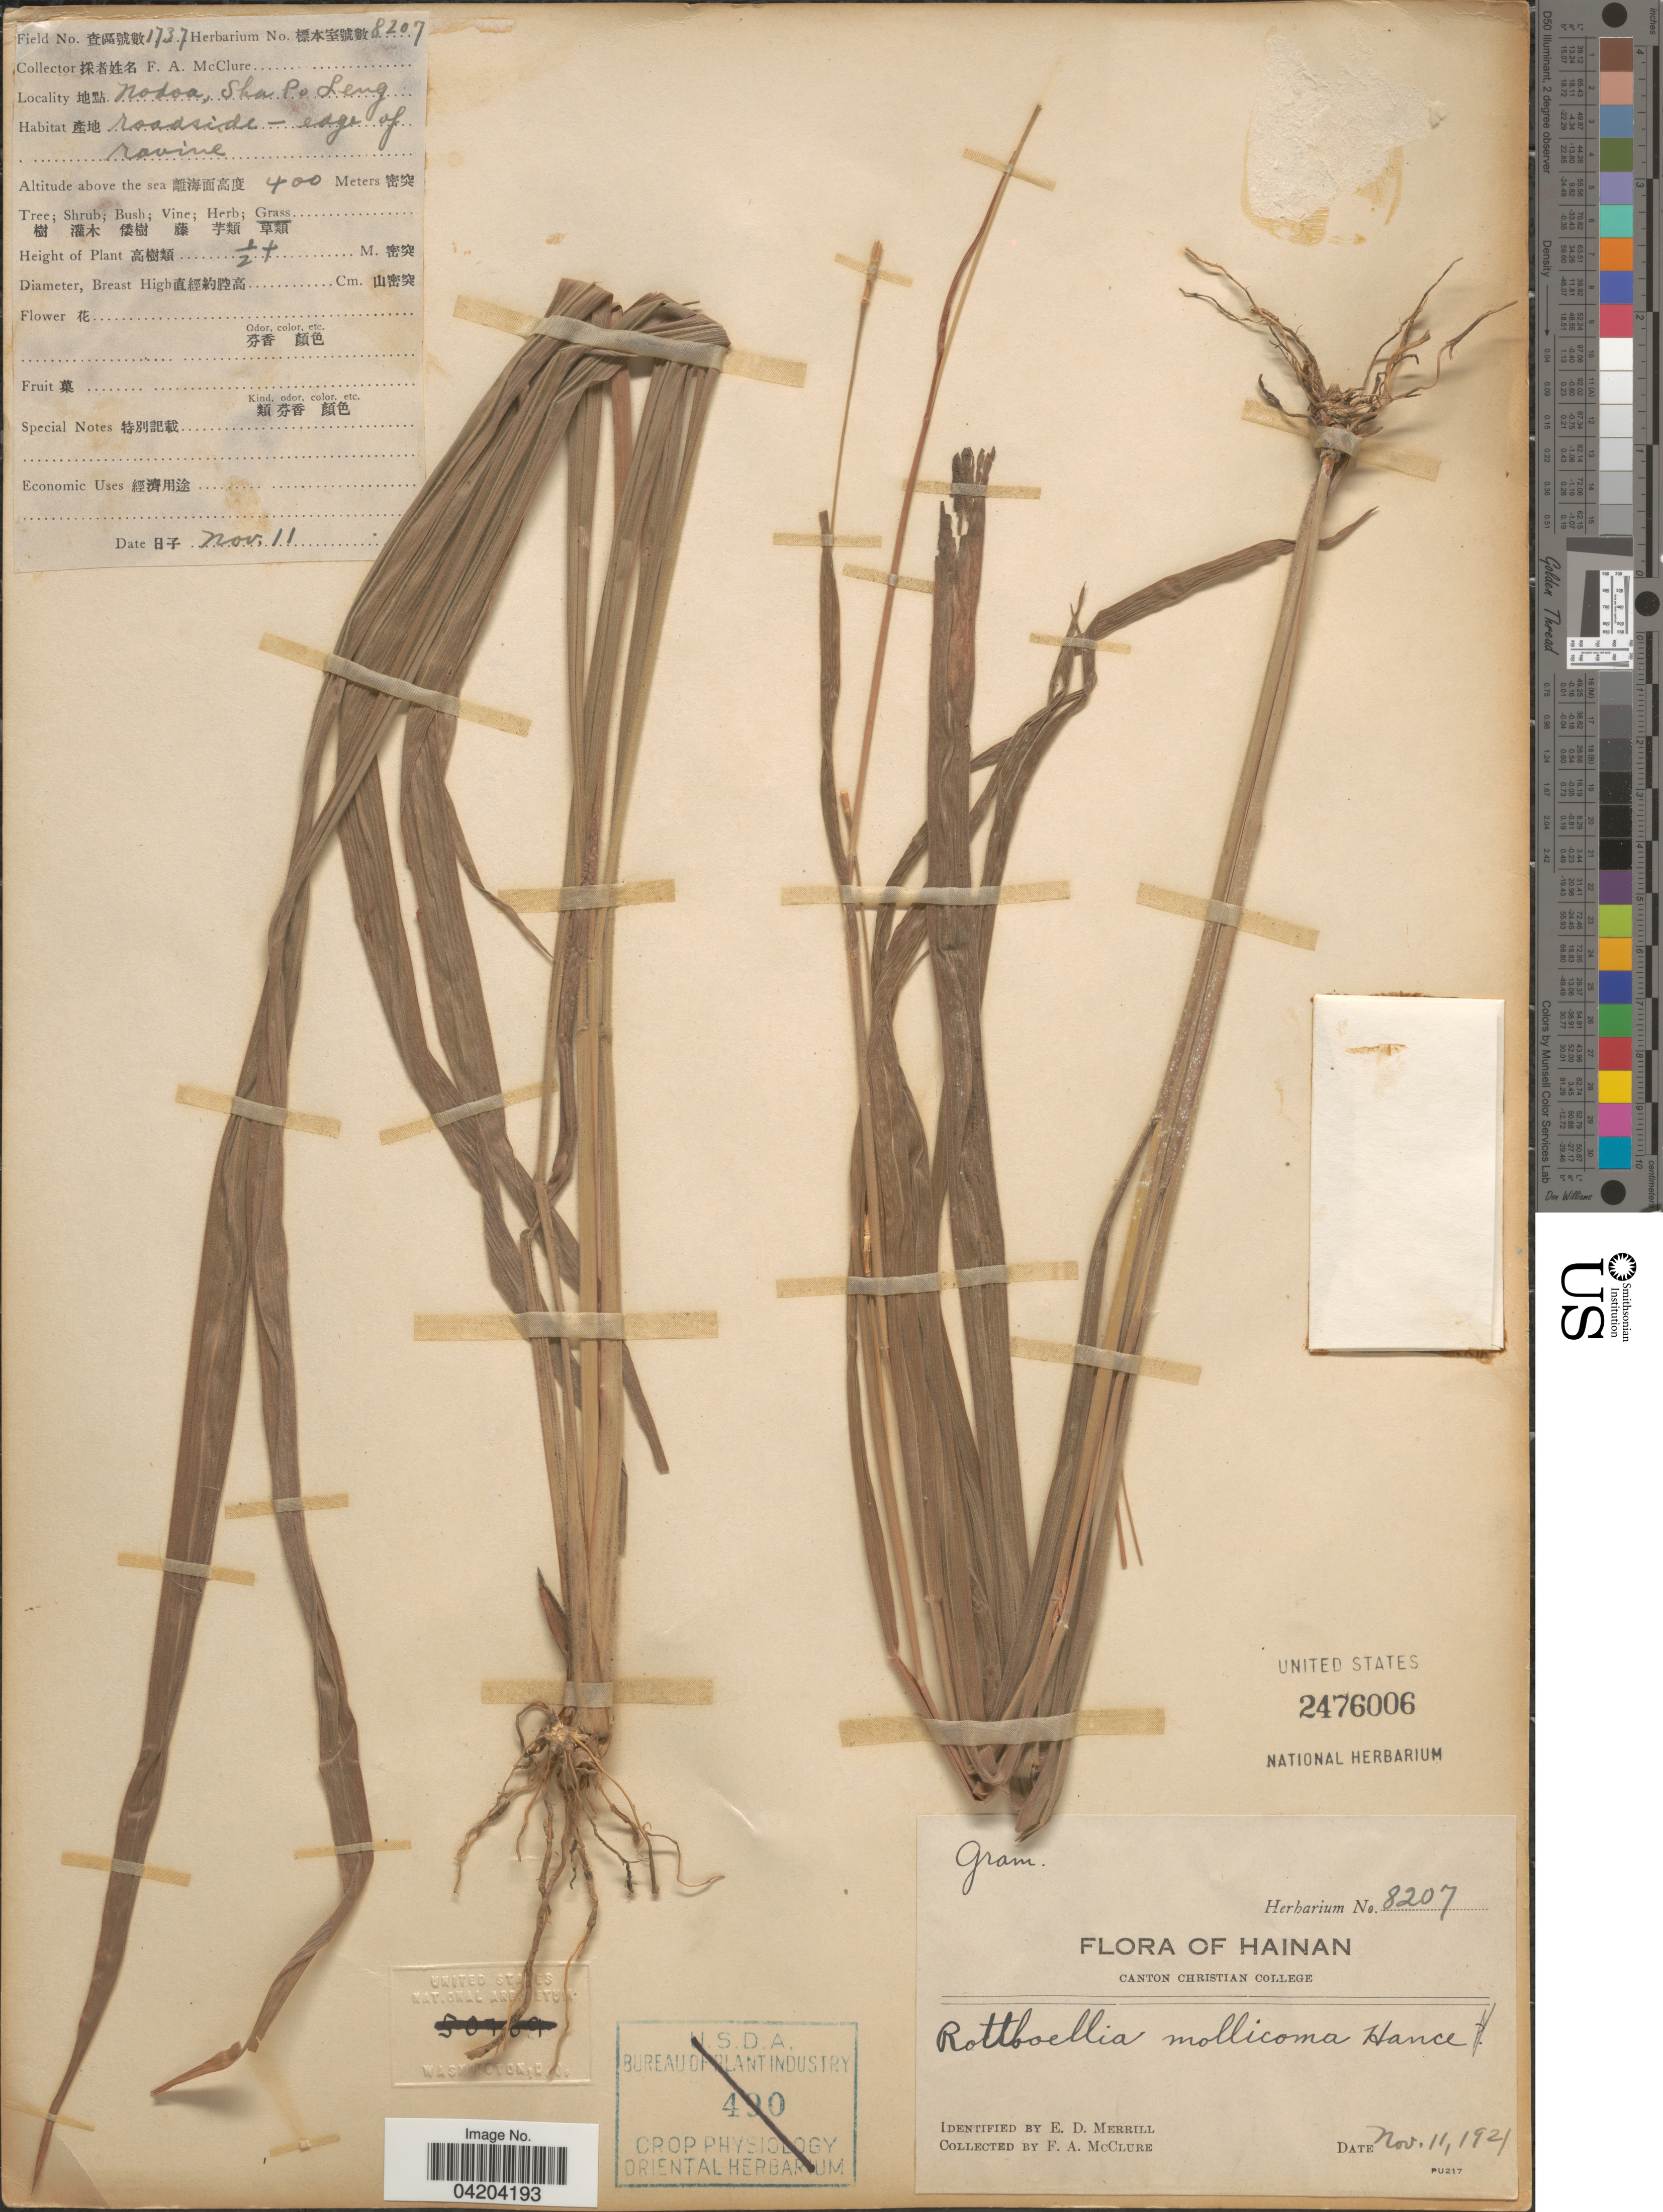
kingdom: Plantae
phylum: Tracheophyta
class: Liliopsida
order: Poales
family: Poaceae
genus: Mnesithea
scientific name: Mnesithea mollicoma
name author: (Hance) A. Camus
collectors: F. A. McClure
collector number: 1737/8207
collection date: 1921-11-11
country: China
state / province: Hainan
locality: Nodoa, Sha Po Leng.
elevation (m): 400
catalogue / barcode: US 2476006